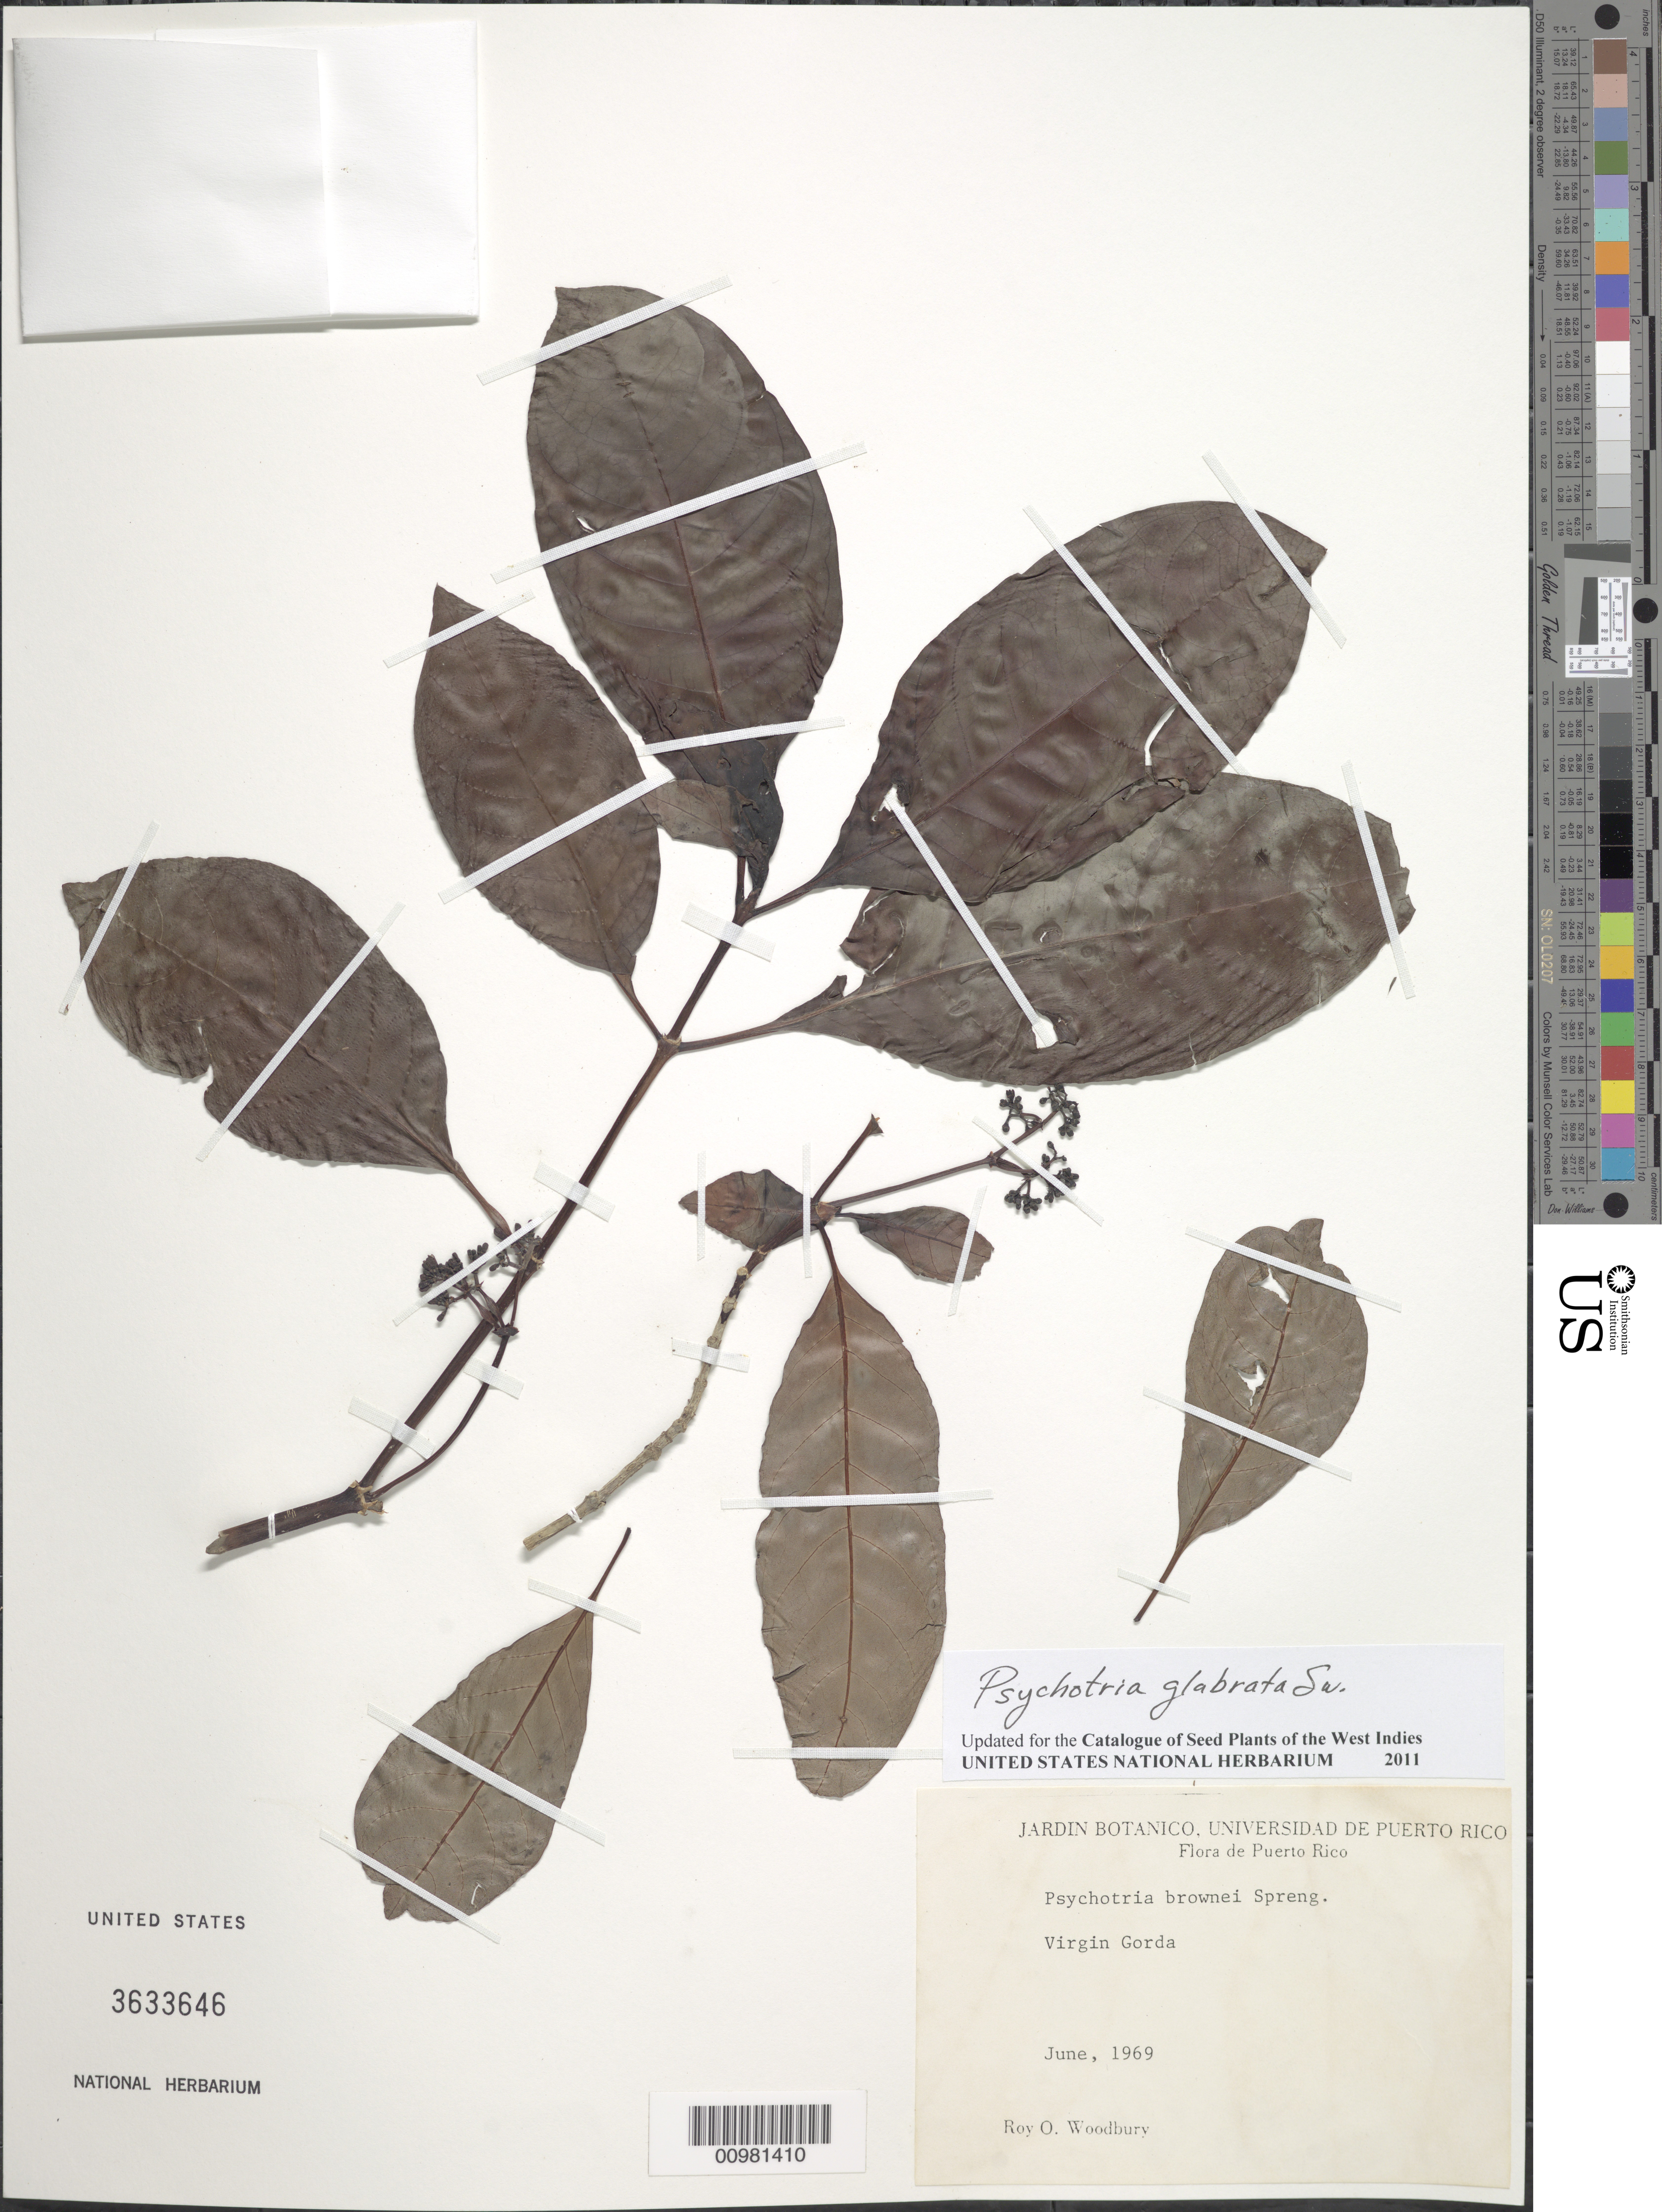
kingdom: Plantae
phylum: Tracheophyta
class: Magnoliopsida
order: Gentianales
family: Rubiaceae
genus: Psychotria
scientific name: Psychotria glabrata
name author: Sw.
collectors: R. O. Woodbury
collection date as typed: Jun 1969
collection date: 1969-06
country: British Virgin Islands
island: Virgin Gorda I.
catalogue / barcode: US 3633646